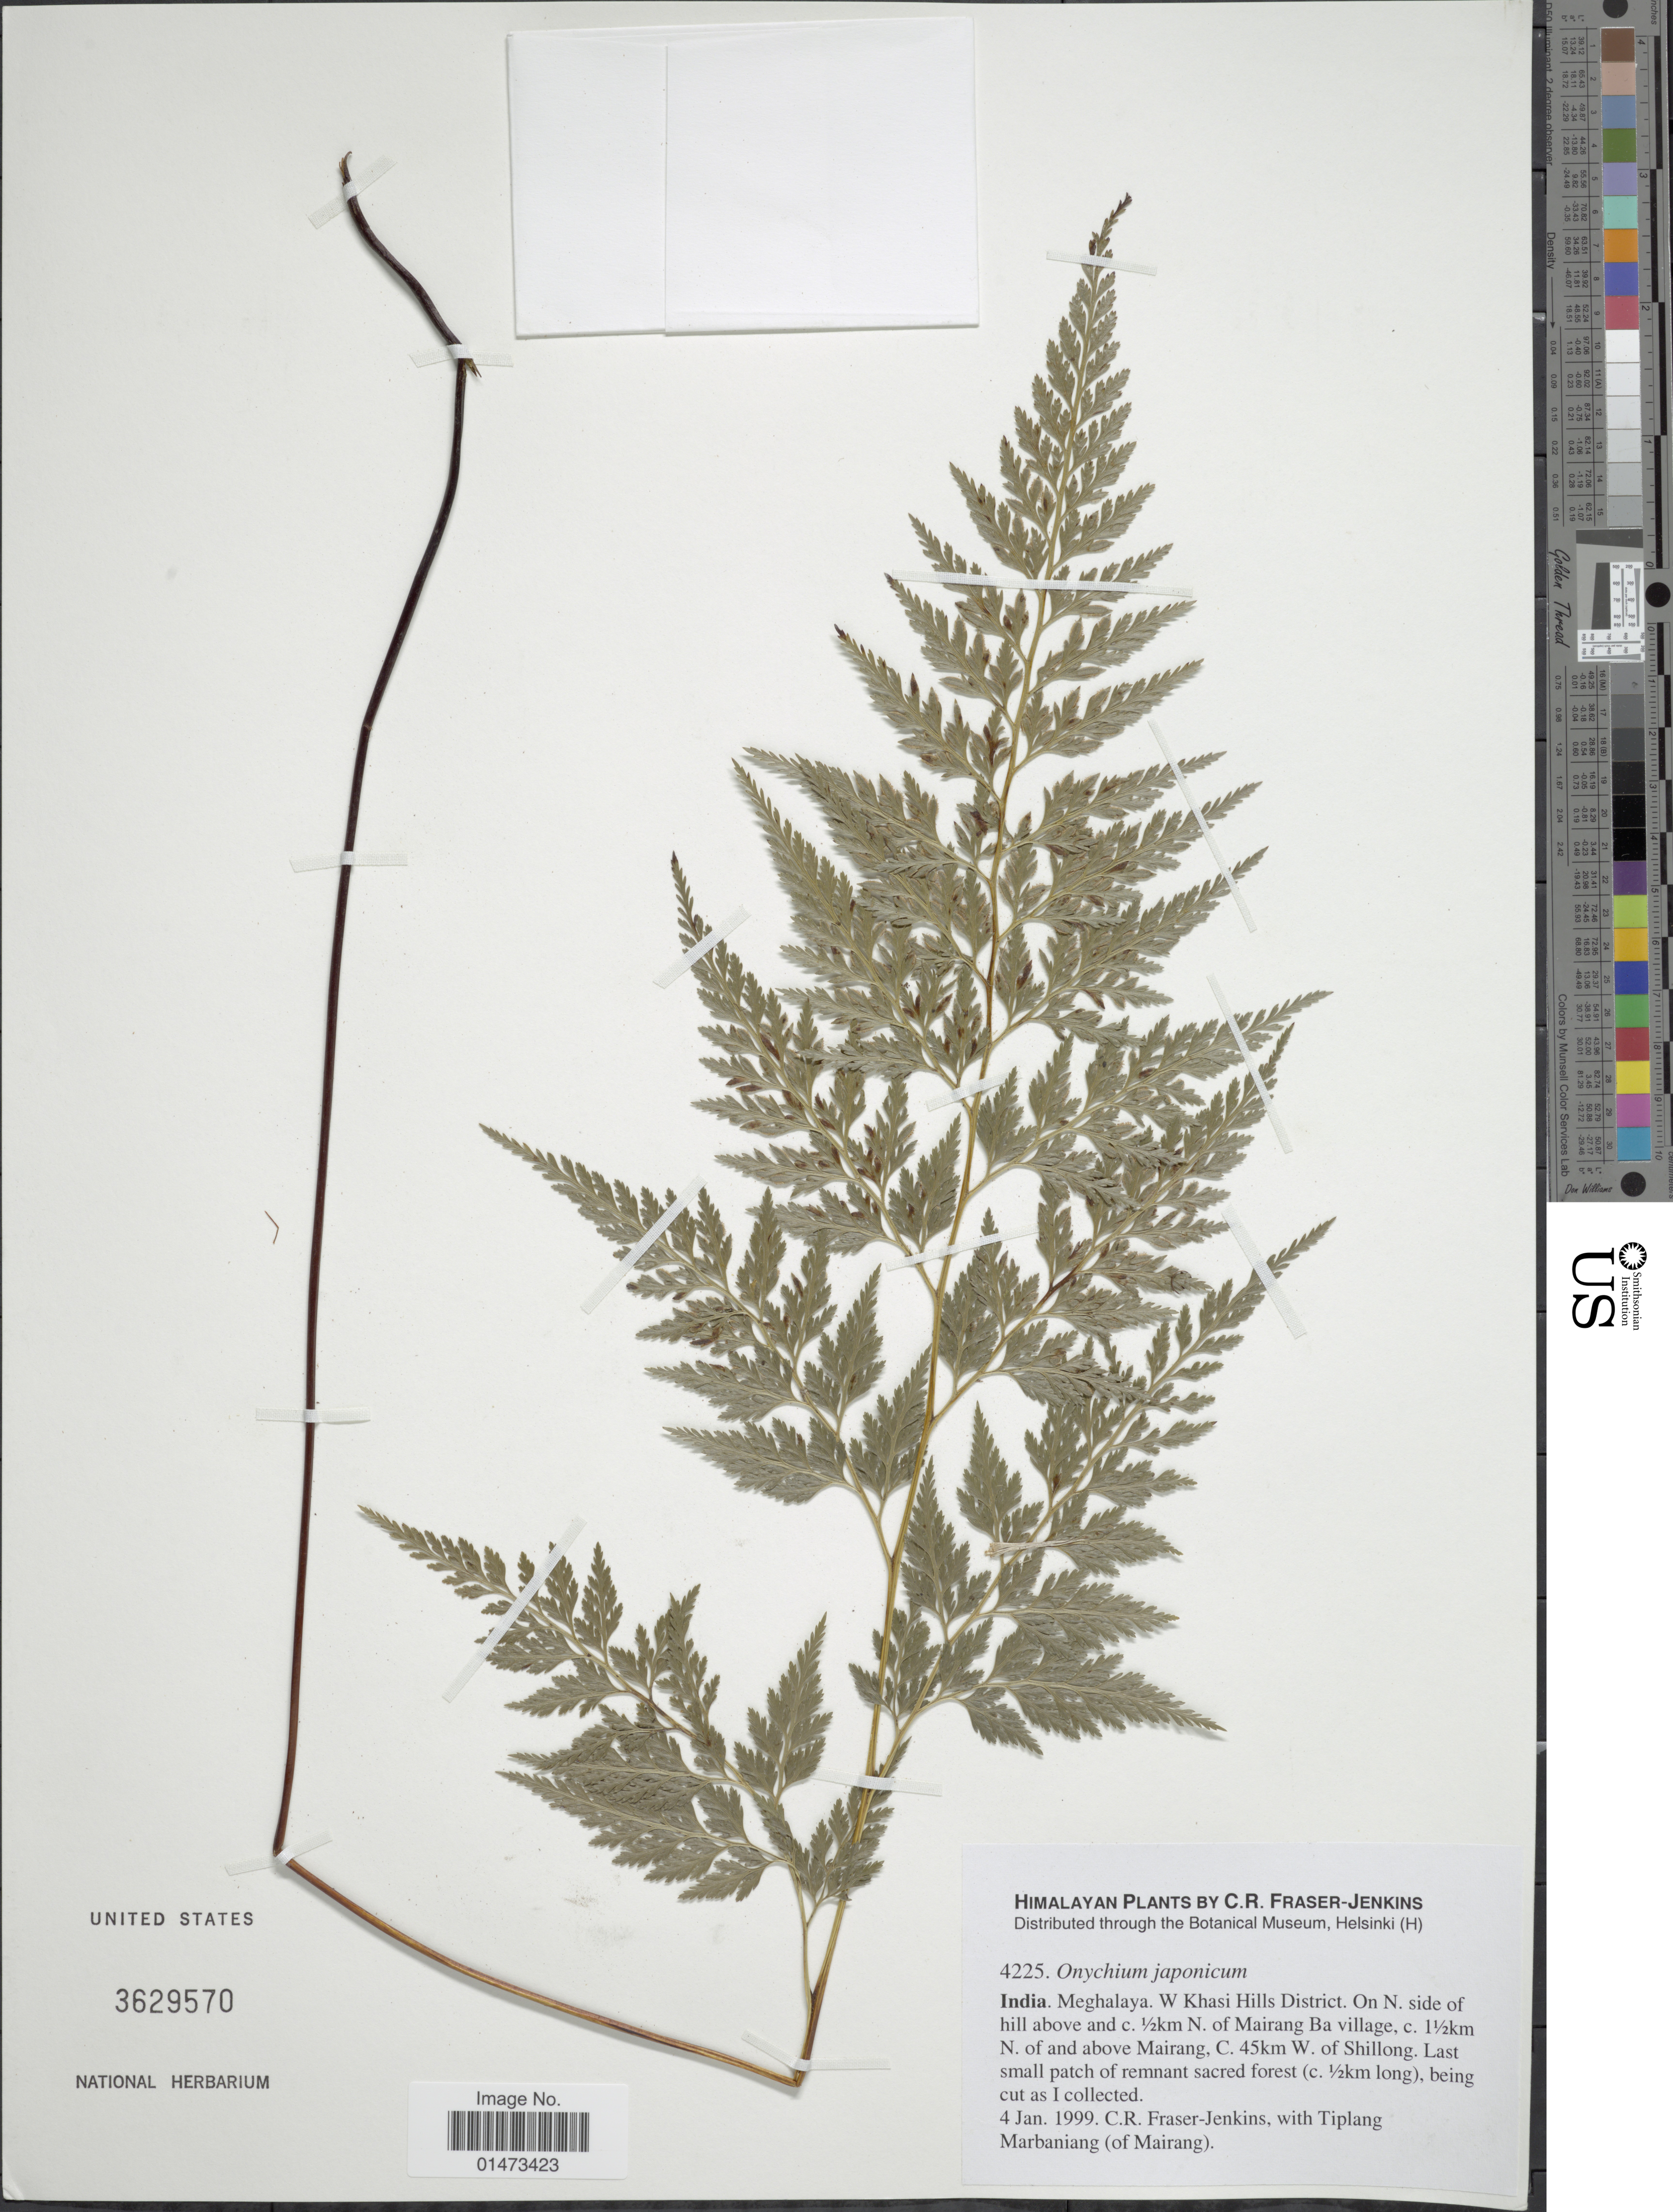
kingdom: Plantae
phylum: Tracheophyta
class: Polypodiopsida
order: Polypodiales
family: Pteridaceae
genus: Onychium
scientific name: Onychium japonicum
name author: (Thunb.) Kunze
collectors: C. R. Fraser-Jenkins & T. Marbaniang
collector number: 4225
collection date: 1999-01-04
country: India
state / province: Meghalaya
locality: W Khasi Hills District. On N.side of hill above and c. 1/2km N. of Mairang Ba village, c. 1 1/2 km N. of and above Mairang, C. 45 km W. of Shillong. Himalya.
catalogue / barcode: US 3629570